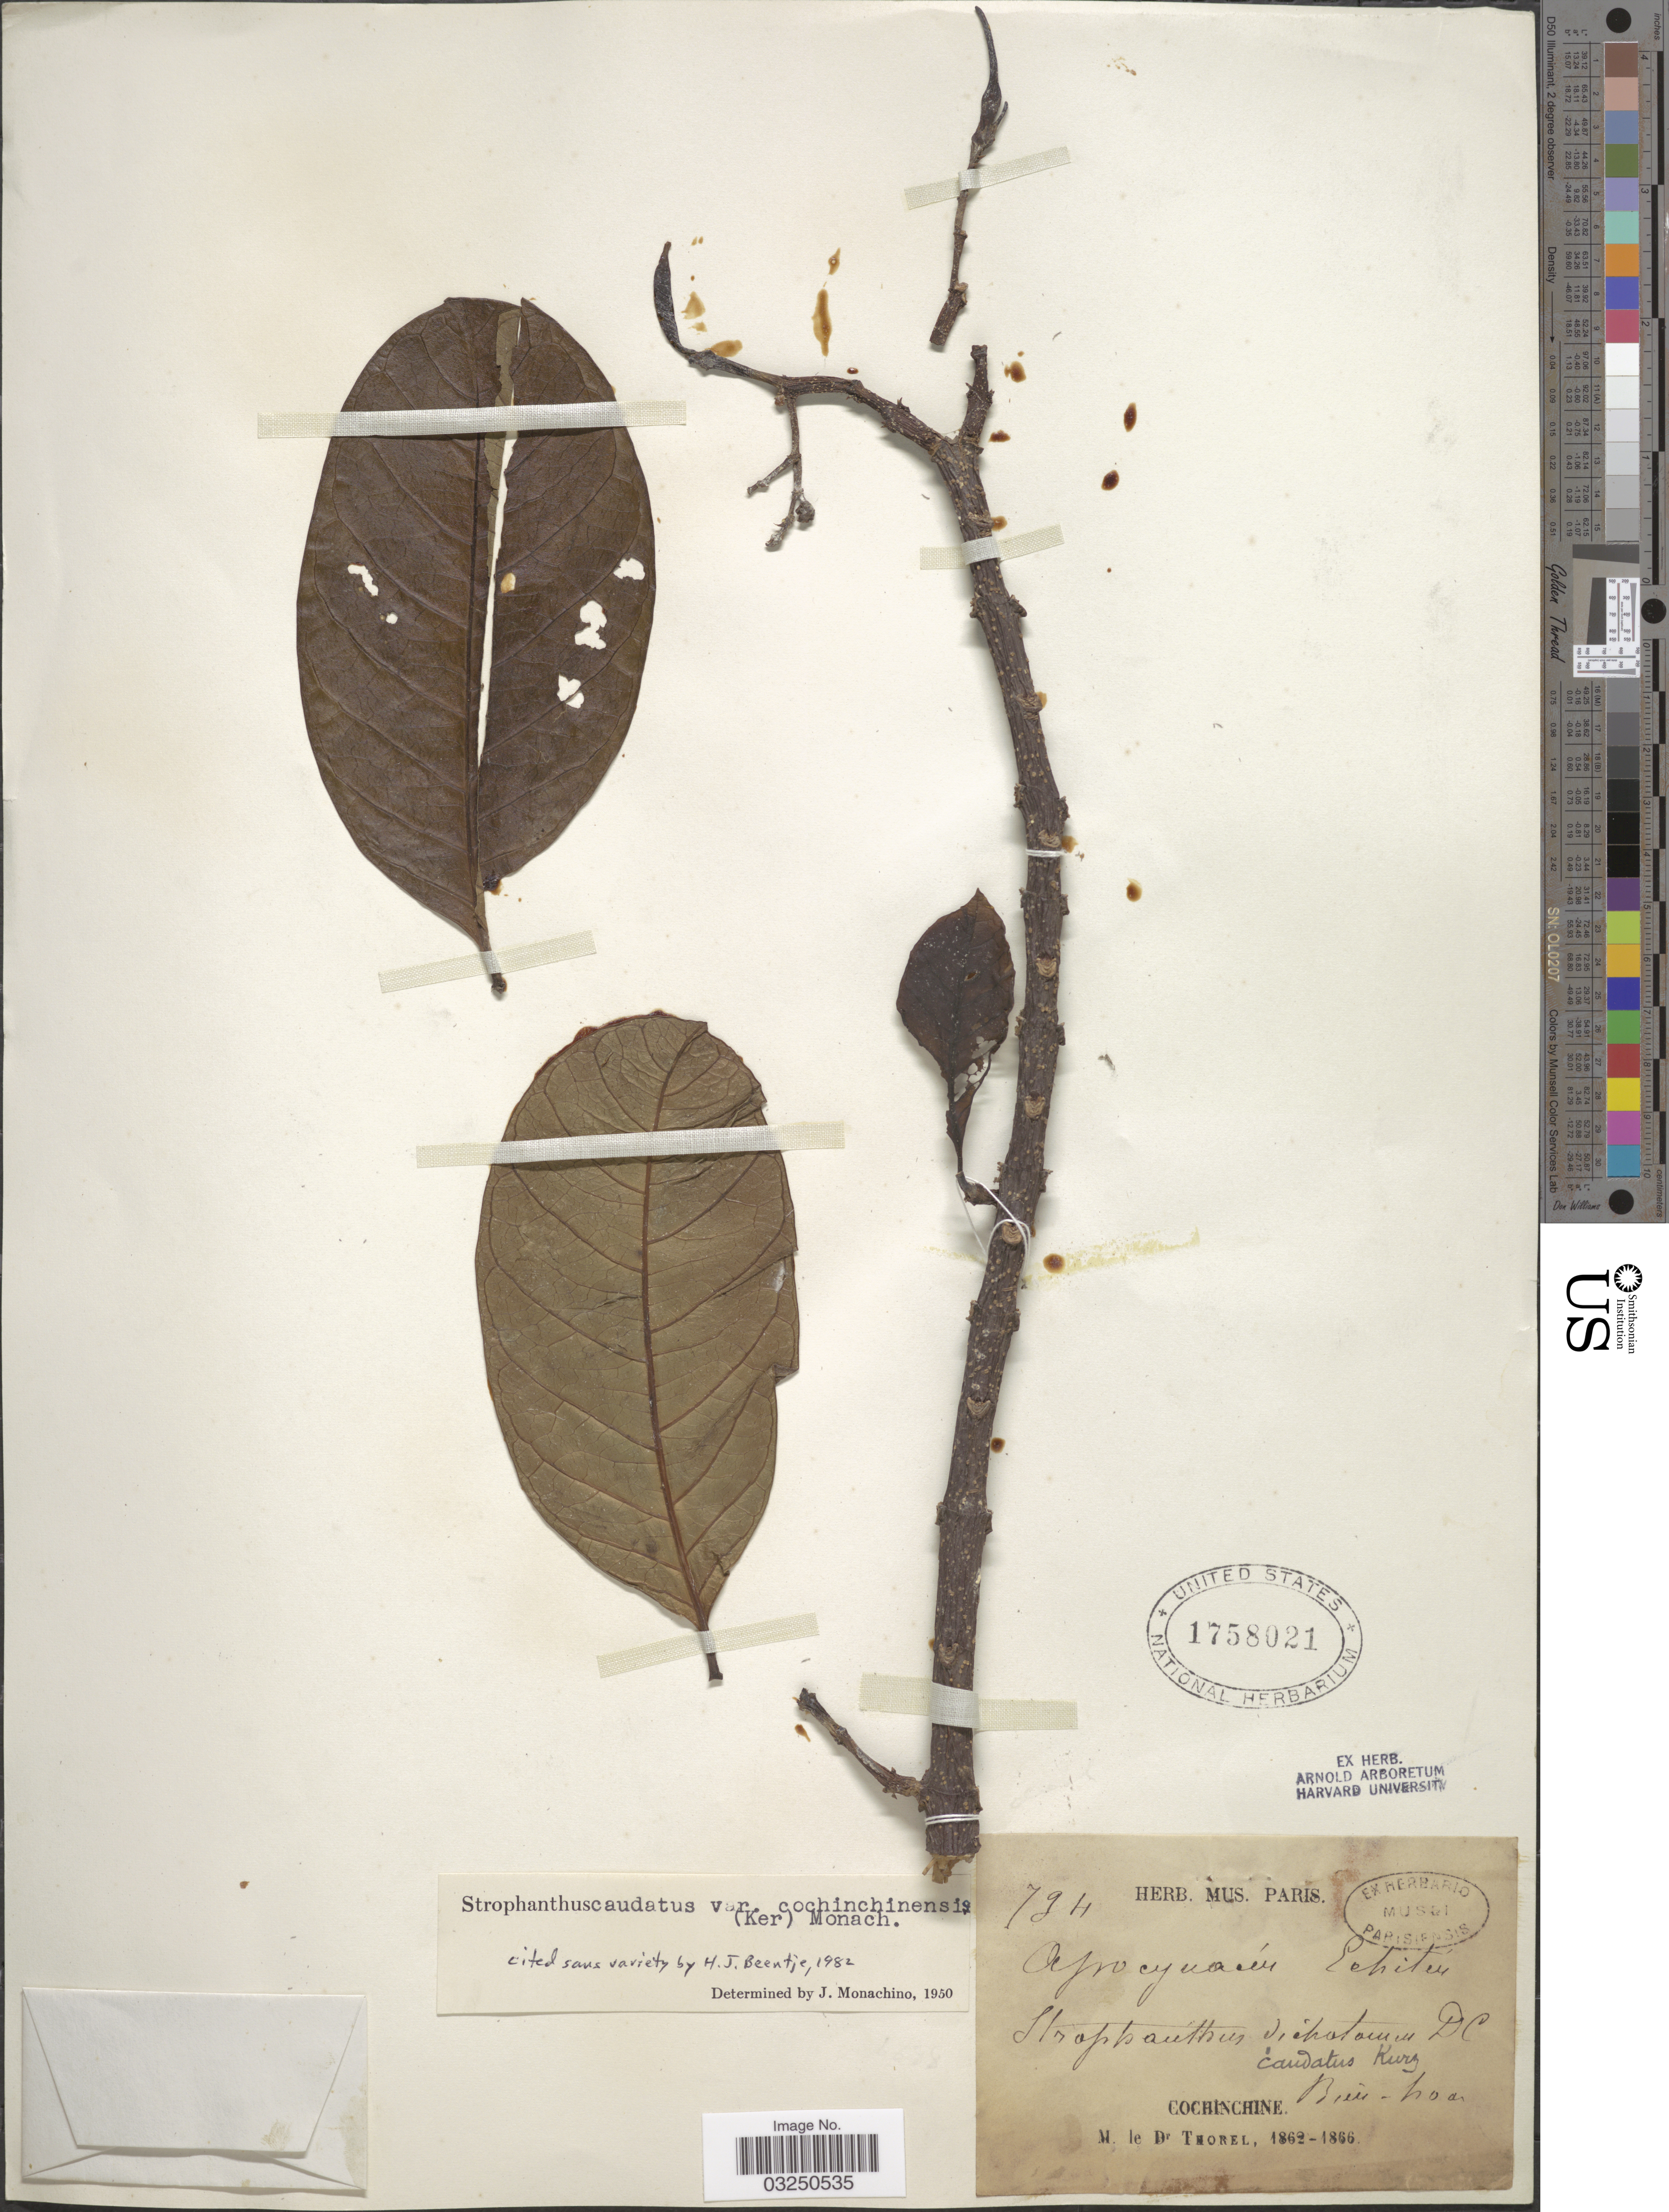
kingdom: Plantae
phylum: Tracheophyta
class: Magnoliopsida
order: Gentianales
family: Apocynaceae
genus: Strophanthus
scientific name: Strophanthus caudatus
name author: (L.) Kurz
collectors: Thorel, M. "M. [=Monsieur] Thorel" DO NOT USE (error for C. Thorel)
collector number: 794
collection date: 1862/1866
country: Vietnam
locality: Cochinchine. Bien-hoa.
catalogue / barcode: US 1758021